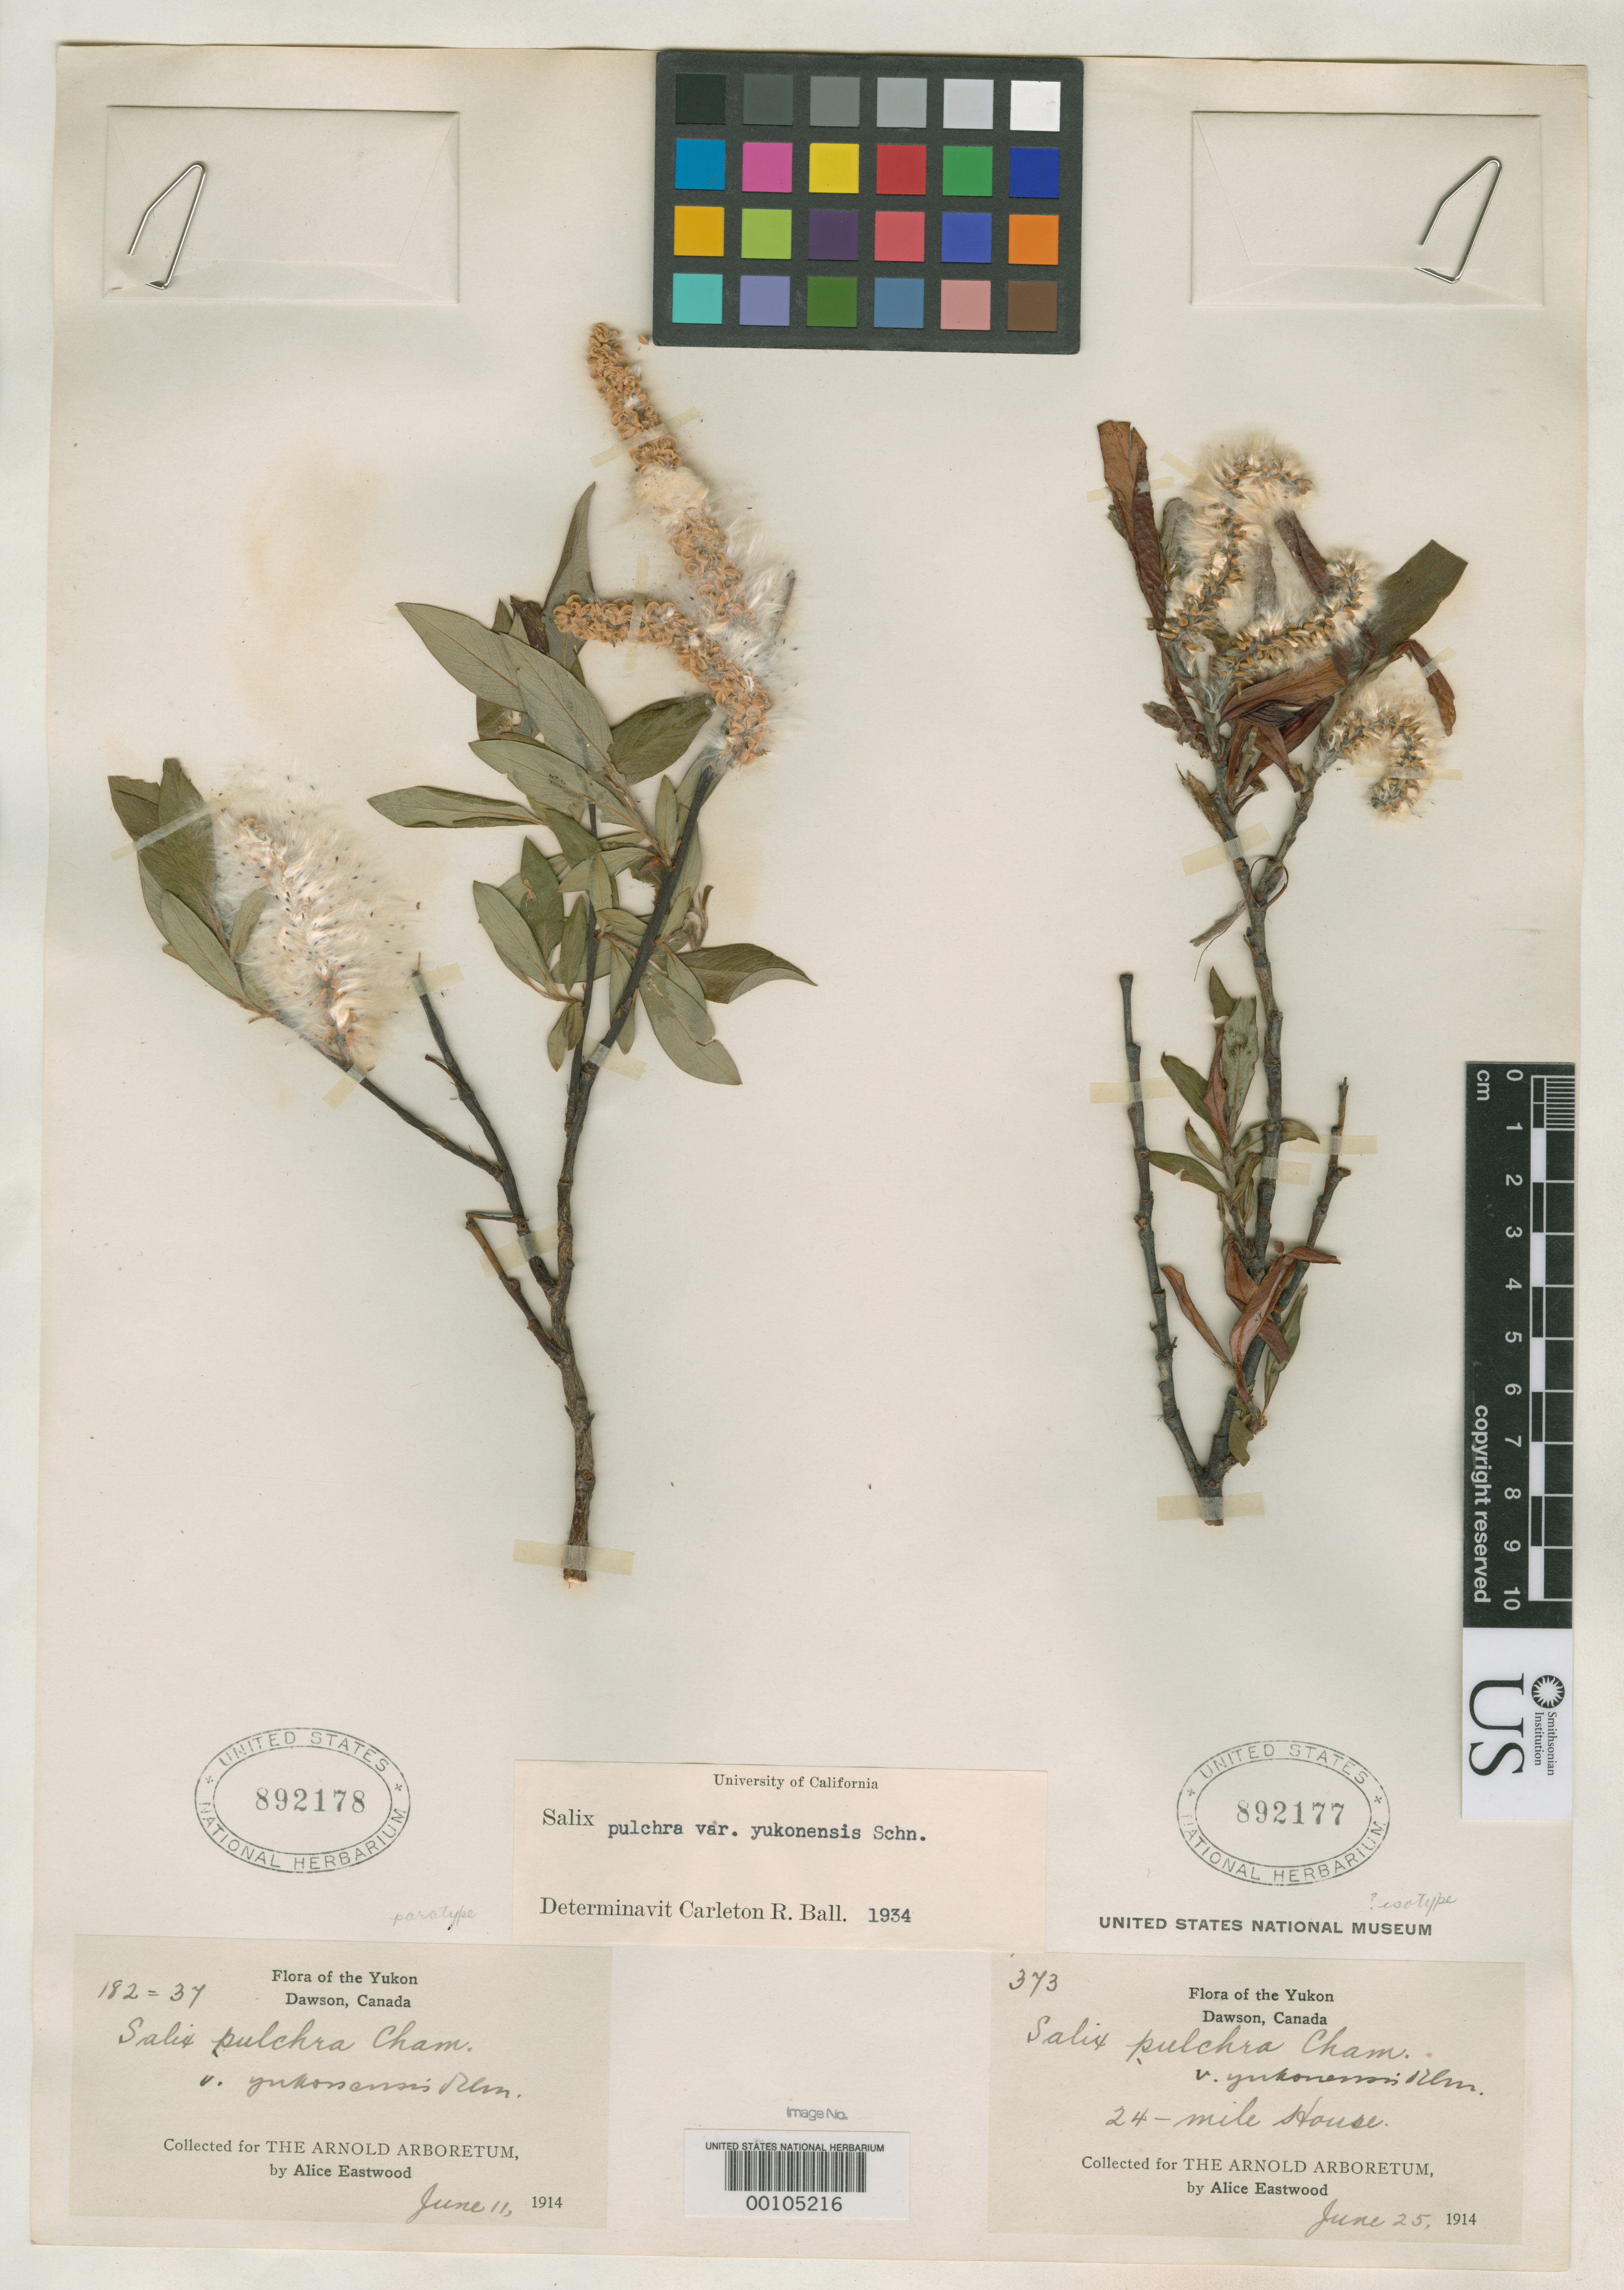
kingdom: Plantae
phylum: Tracheophyta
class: Magnoliopsida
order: Malpighiales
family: Salicaceae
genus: Salix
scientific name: Salix pulchra var. yukonensis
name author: C.K. Schneid.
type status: Isotype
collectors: A. Eastwood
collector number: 373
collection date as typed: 25 Jun 1914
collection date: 1914-06-25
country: Canada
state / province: Yukon Territory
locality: Dawson.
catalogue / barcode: US 892177